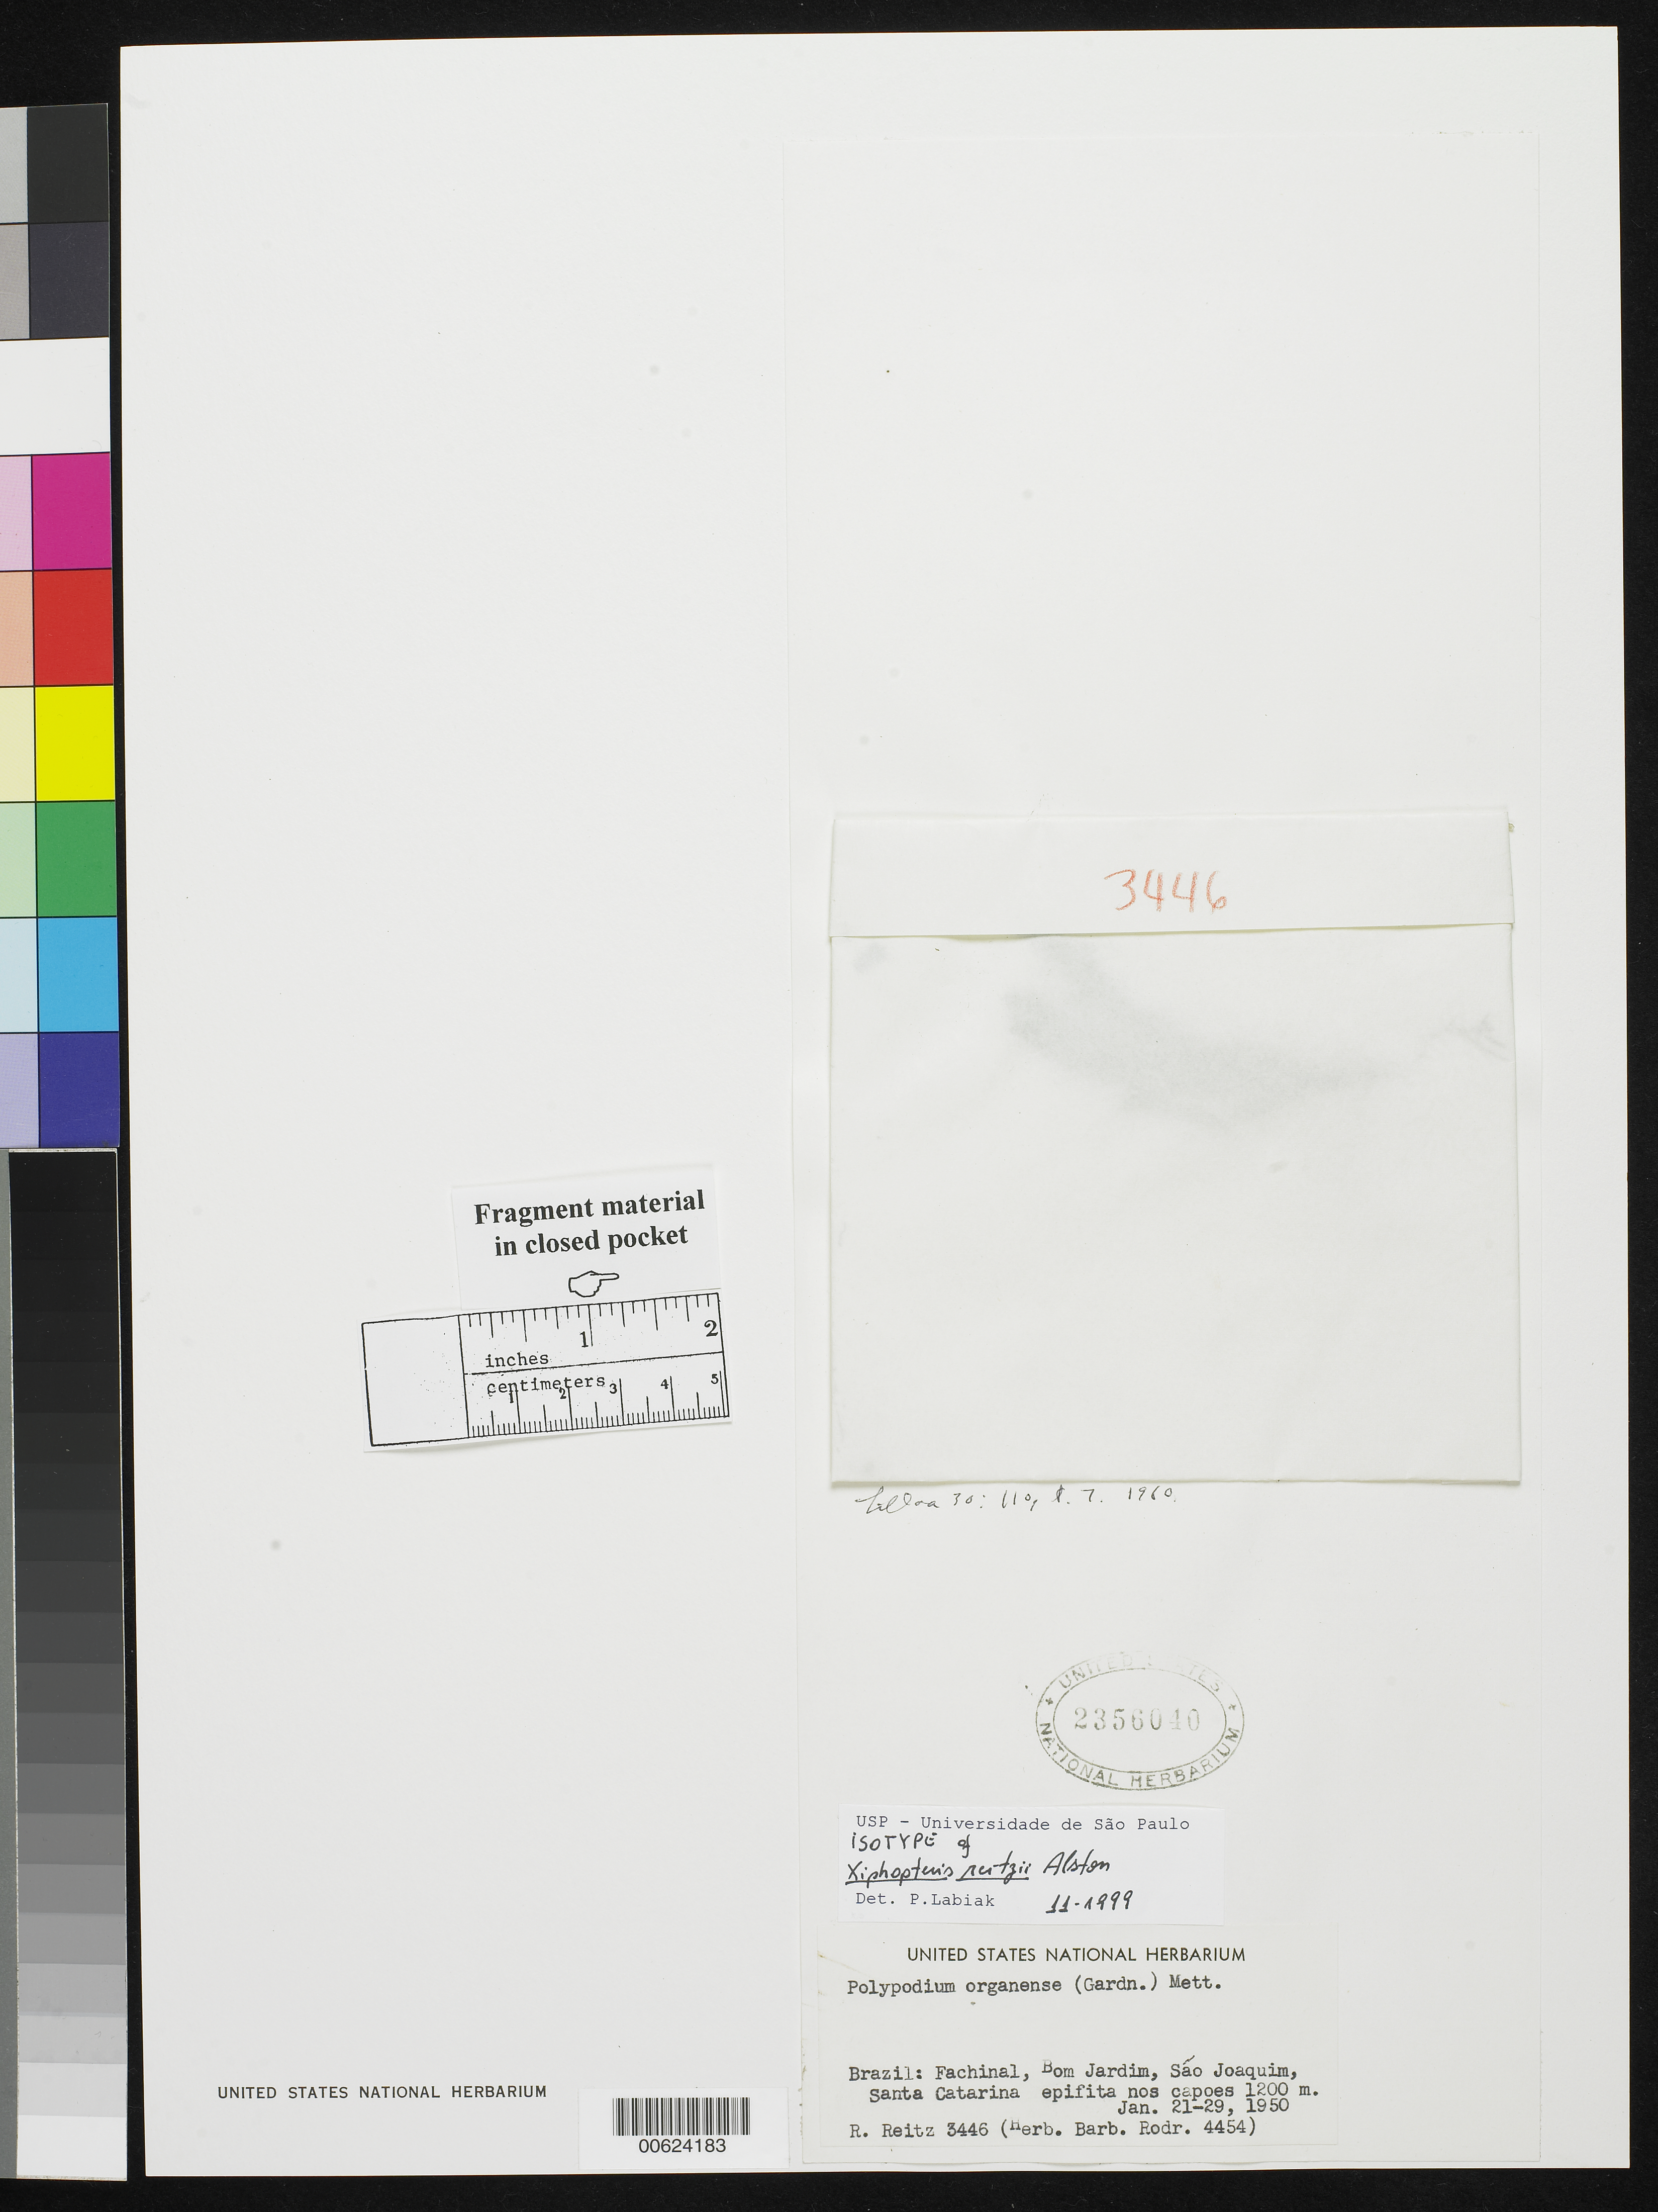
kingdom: Plantae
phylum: Tracheophyta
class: Polypodiopsida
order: Polypodiales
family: Polypodiaceae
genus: Xiphopteris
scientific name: Xiphopteris reitzii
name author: Alston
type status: Isotype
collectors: R. Reitz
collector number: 3446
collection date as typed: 21 Jan 1950 to 29 Jan 1950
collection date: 1950-01-21/1950-01-29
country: Brazil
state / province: Santa Catarina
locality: Cambajuva, Sao Joaquin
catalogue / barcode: US 2356040